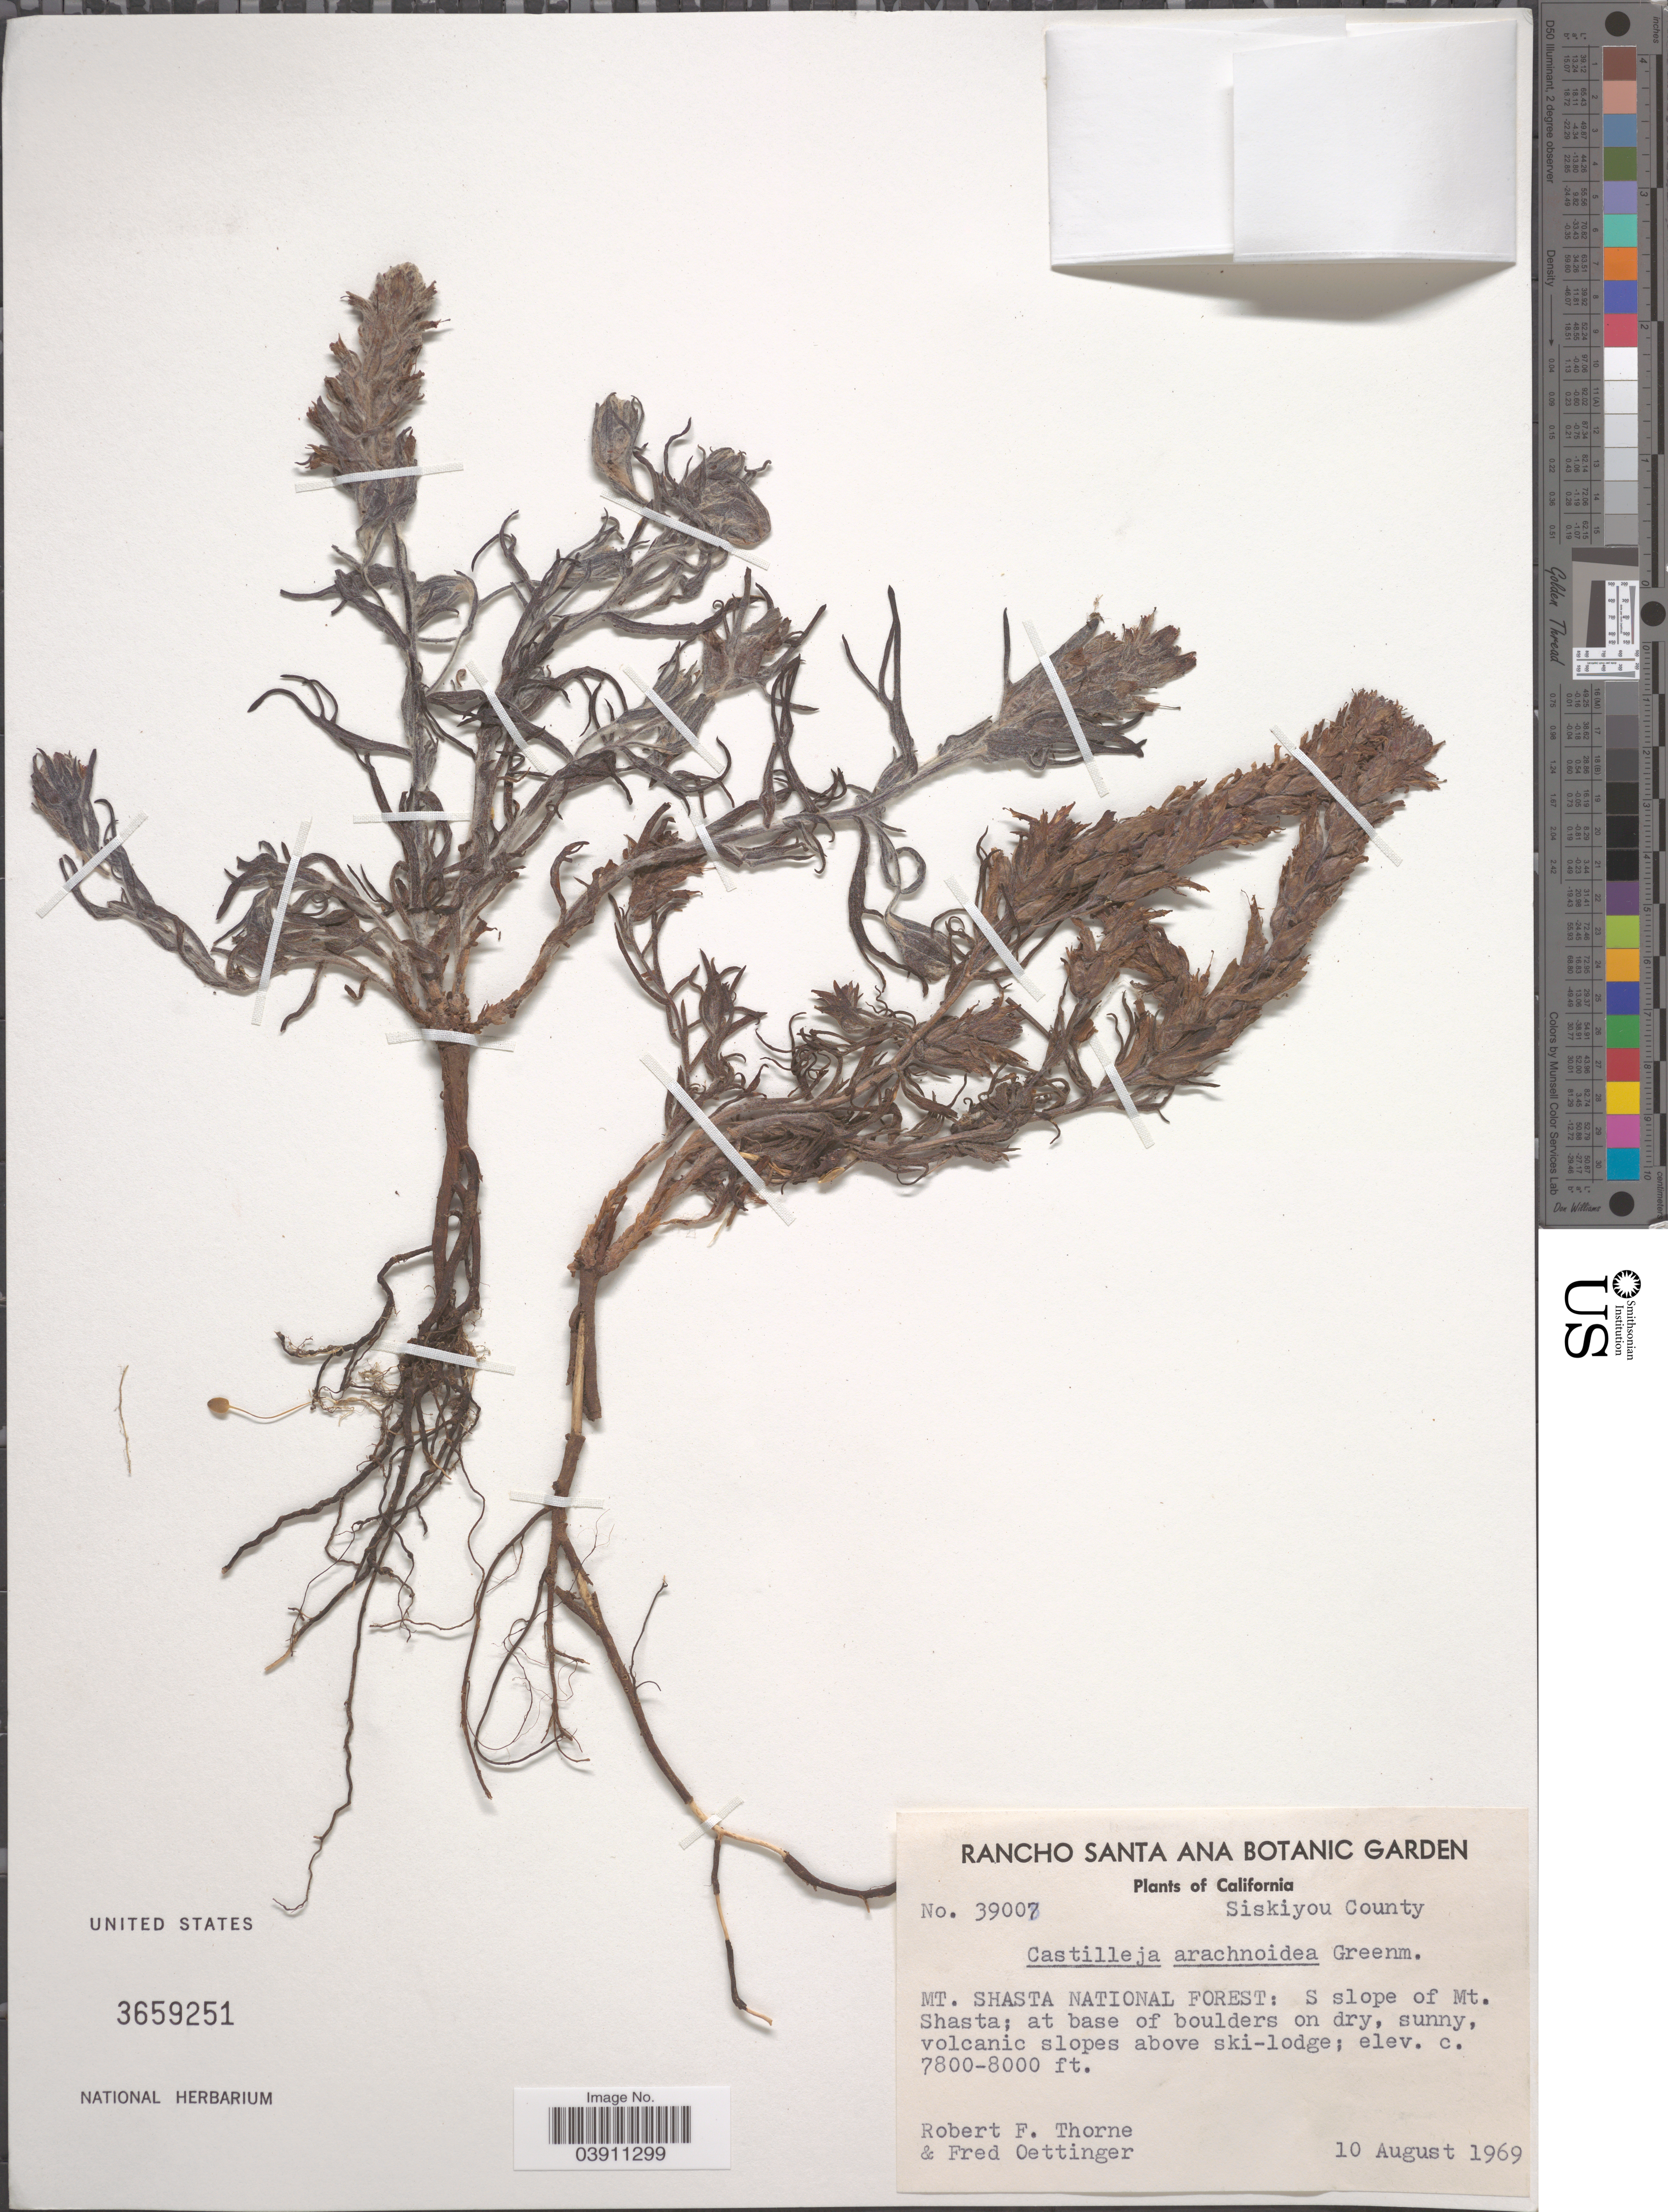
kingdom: Plantae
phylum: Tracheophyta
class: Magnoliopsida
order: Lamiales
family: Orobanchaceae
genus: Castilleja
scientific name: Castilleja arachnoidea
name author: Greenm.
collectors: R. F. Thorne & F. Oettinger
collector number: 39007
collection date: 1969-08-10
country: United States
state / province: California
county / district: Siskiyou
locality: Sisikiyou County. Mt. Shasta National Forest: S slope of Mt. Shasta; at base of boulders on dry, sunny volcanic slopes above ski-lodge.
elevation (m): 2377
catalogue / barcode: US 3659251